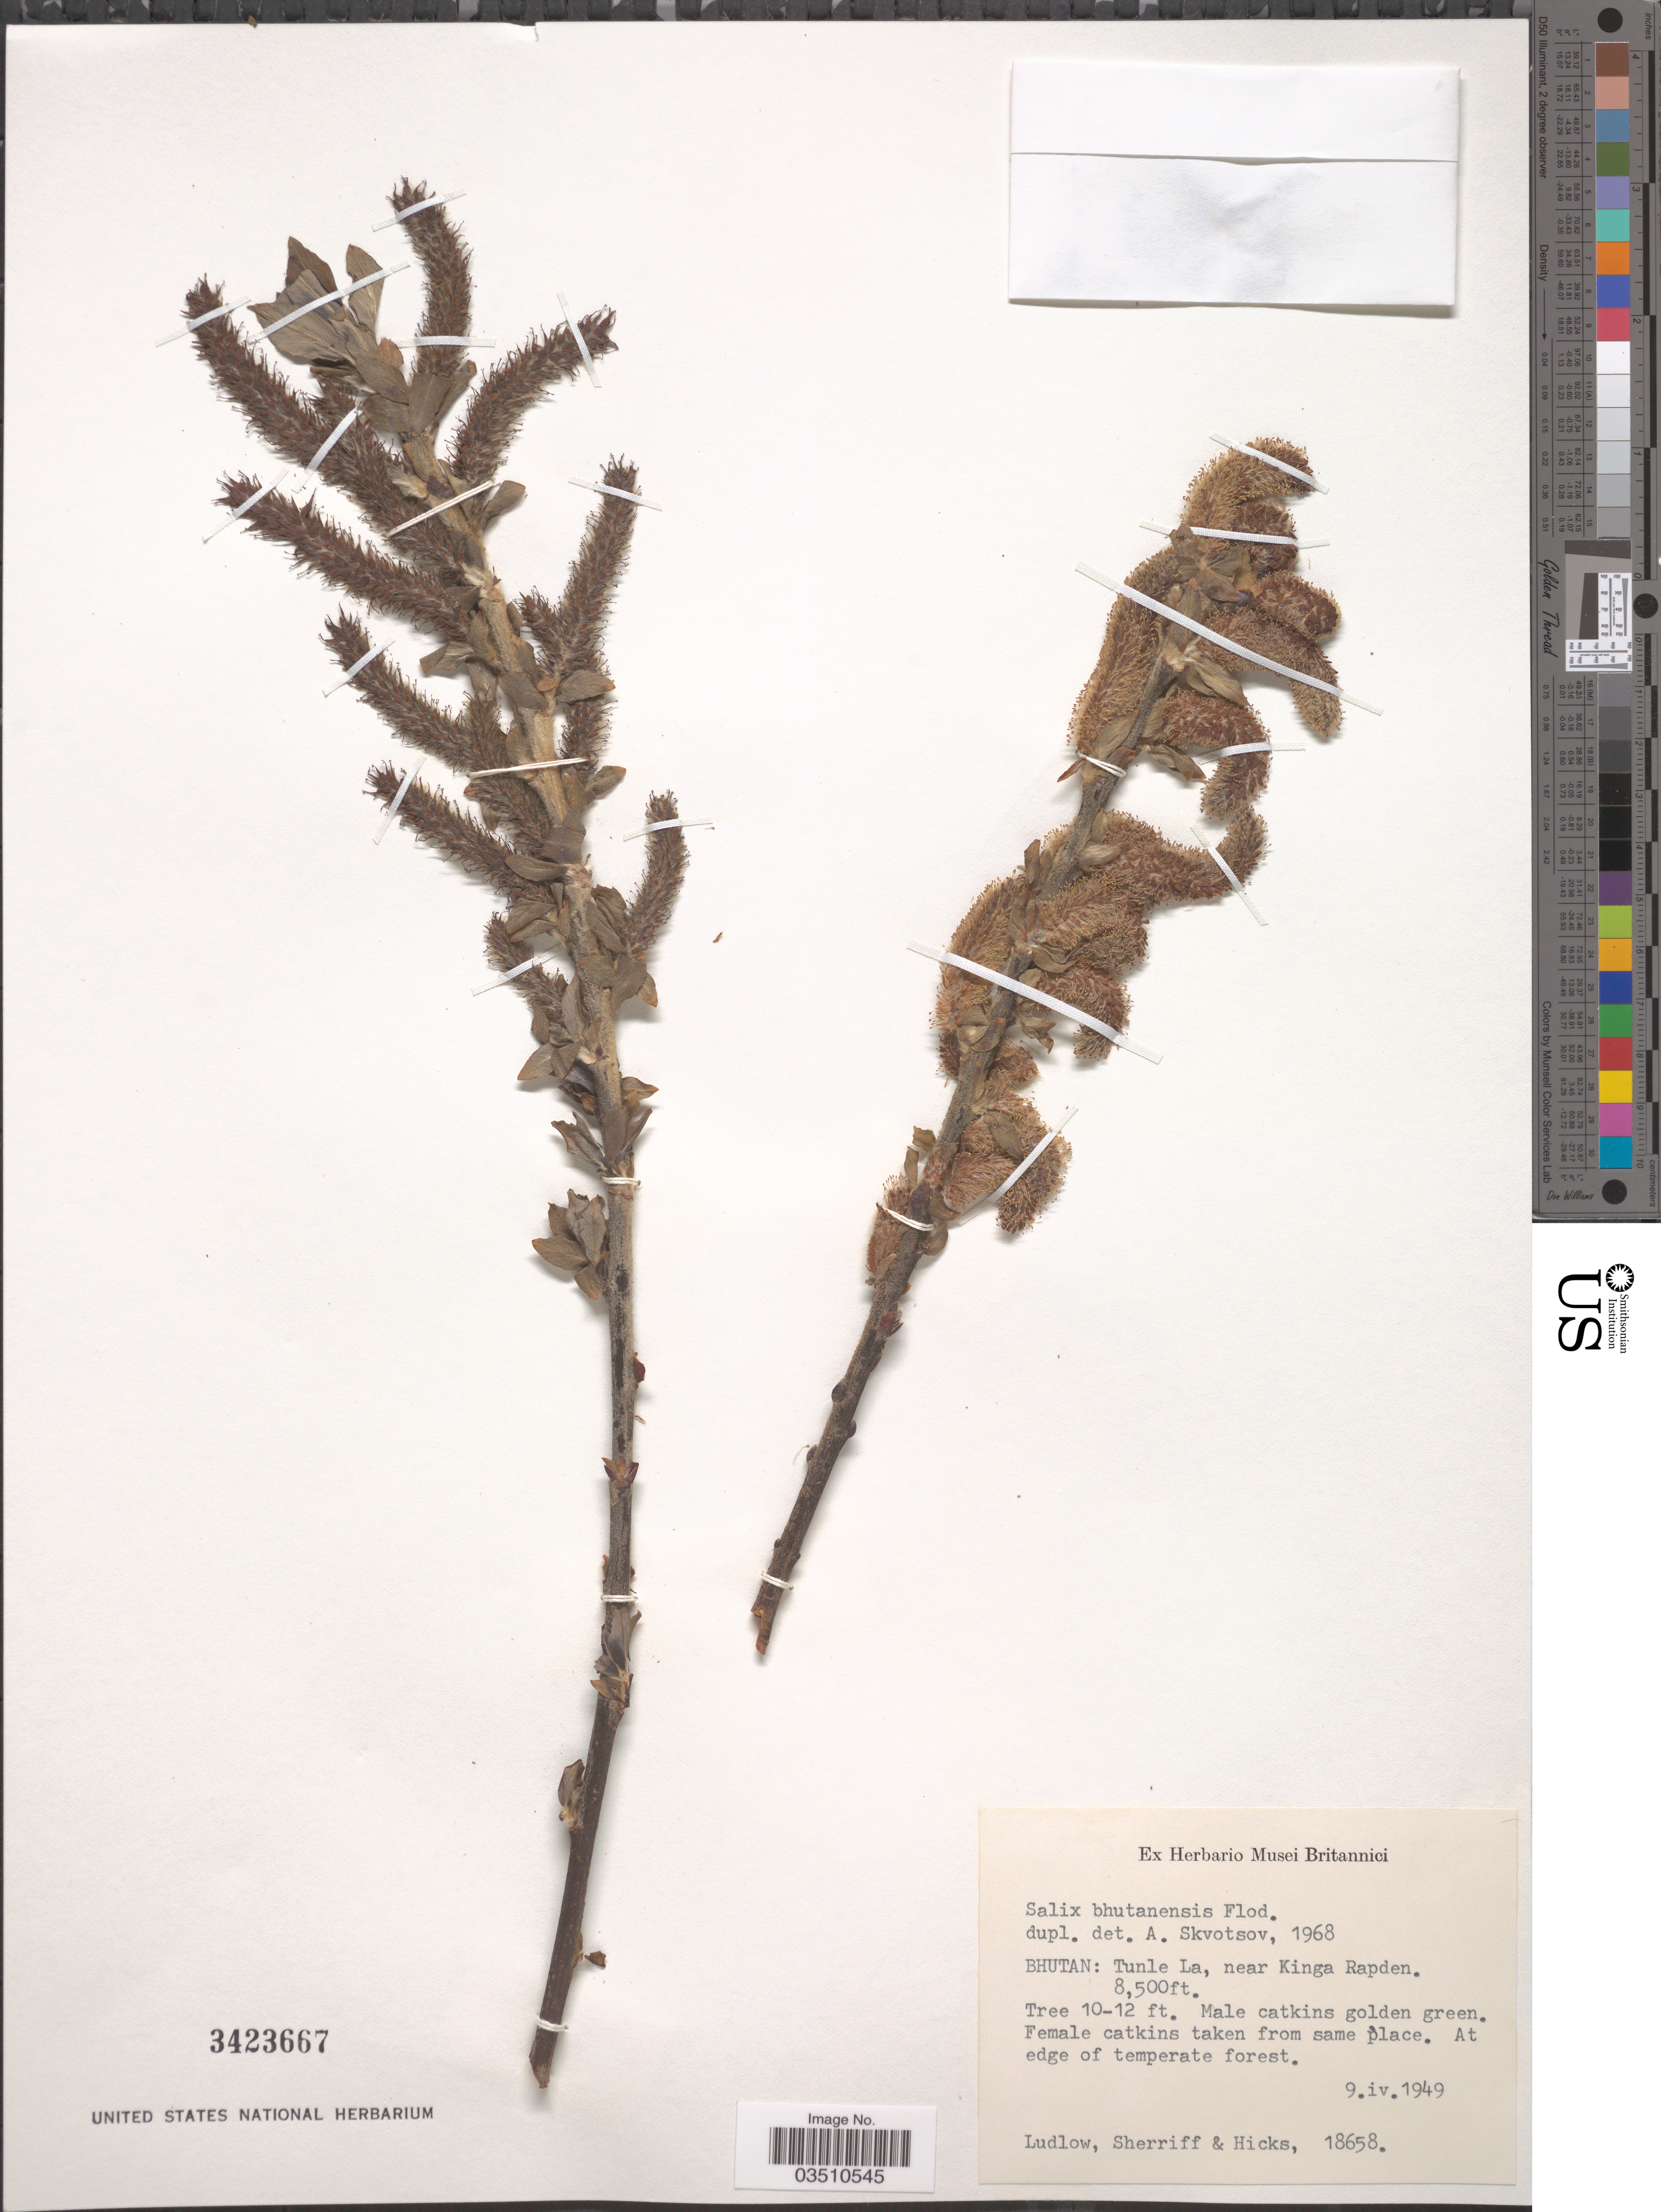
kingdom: Plantae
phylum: Tracheophyta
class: Magnoliopsida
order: Malpighiales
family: Salicaceae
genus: Salix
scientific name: Salix bhutanensis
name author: Flod.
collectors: -. Ludlow, Sherriff & -. Hicks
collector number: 18658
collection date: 1949-04-09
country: Bhutan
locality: Tunle La, near Kinga Rapden.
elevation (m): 2591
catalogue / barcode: US 3423667